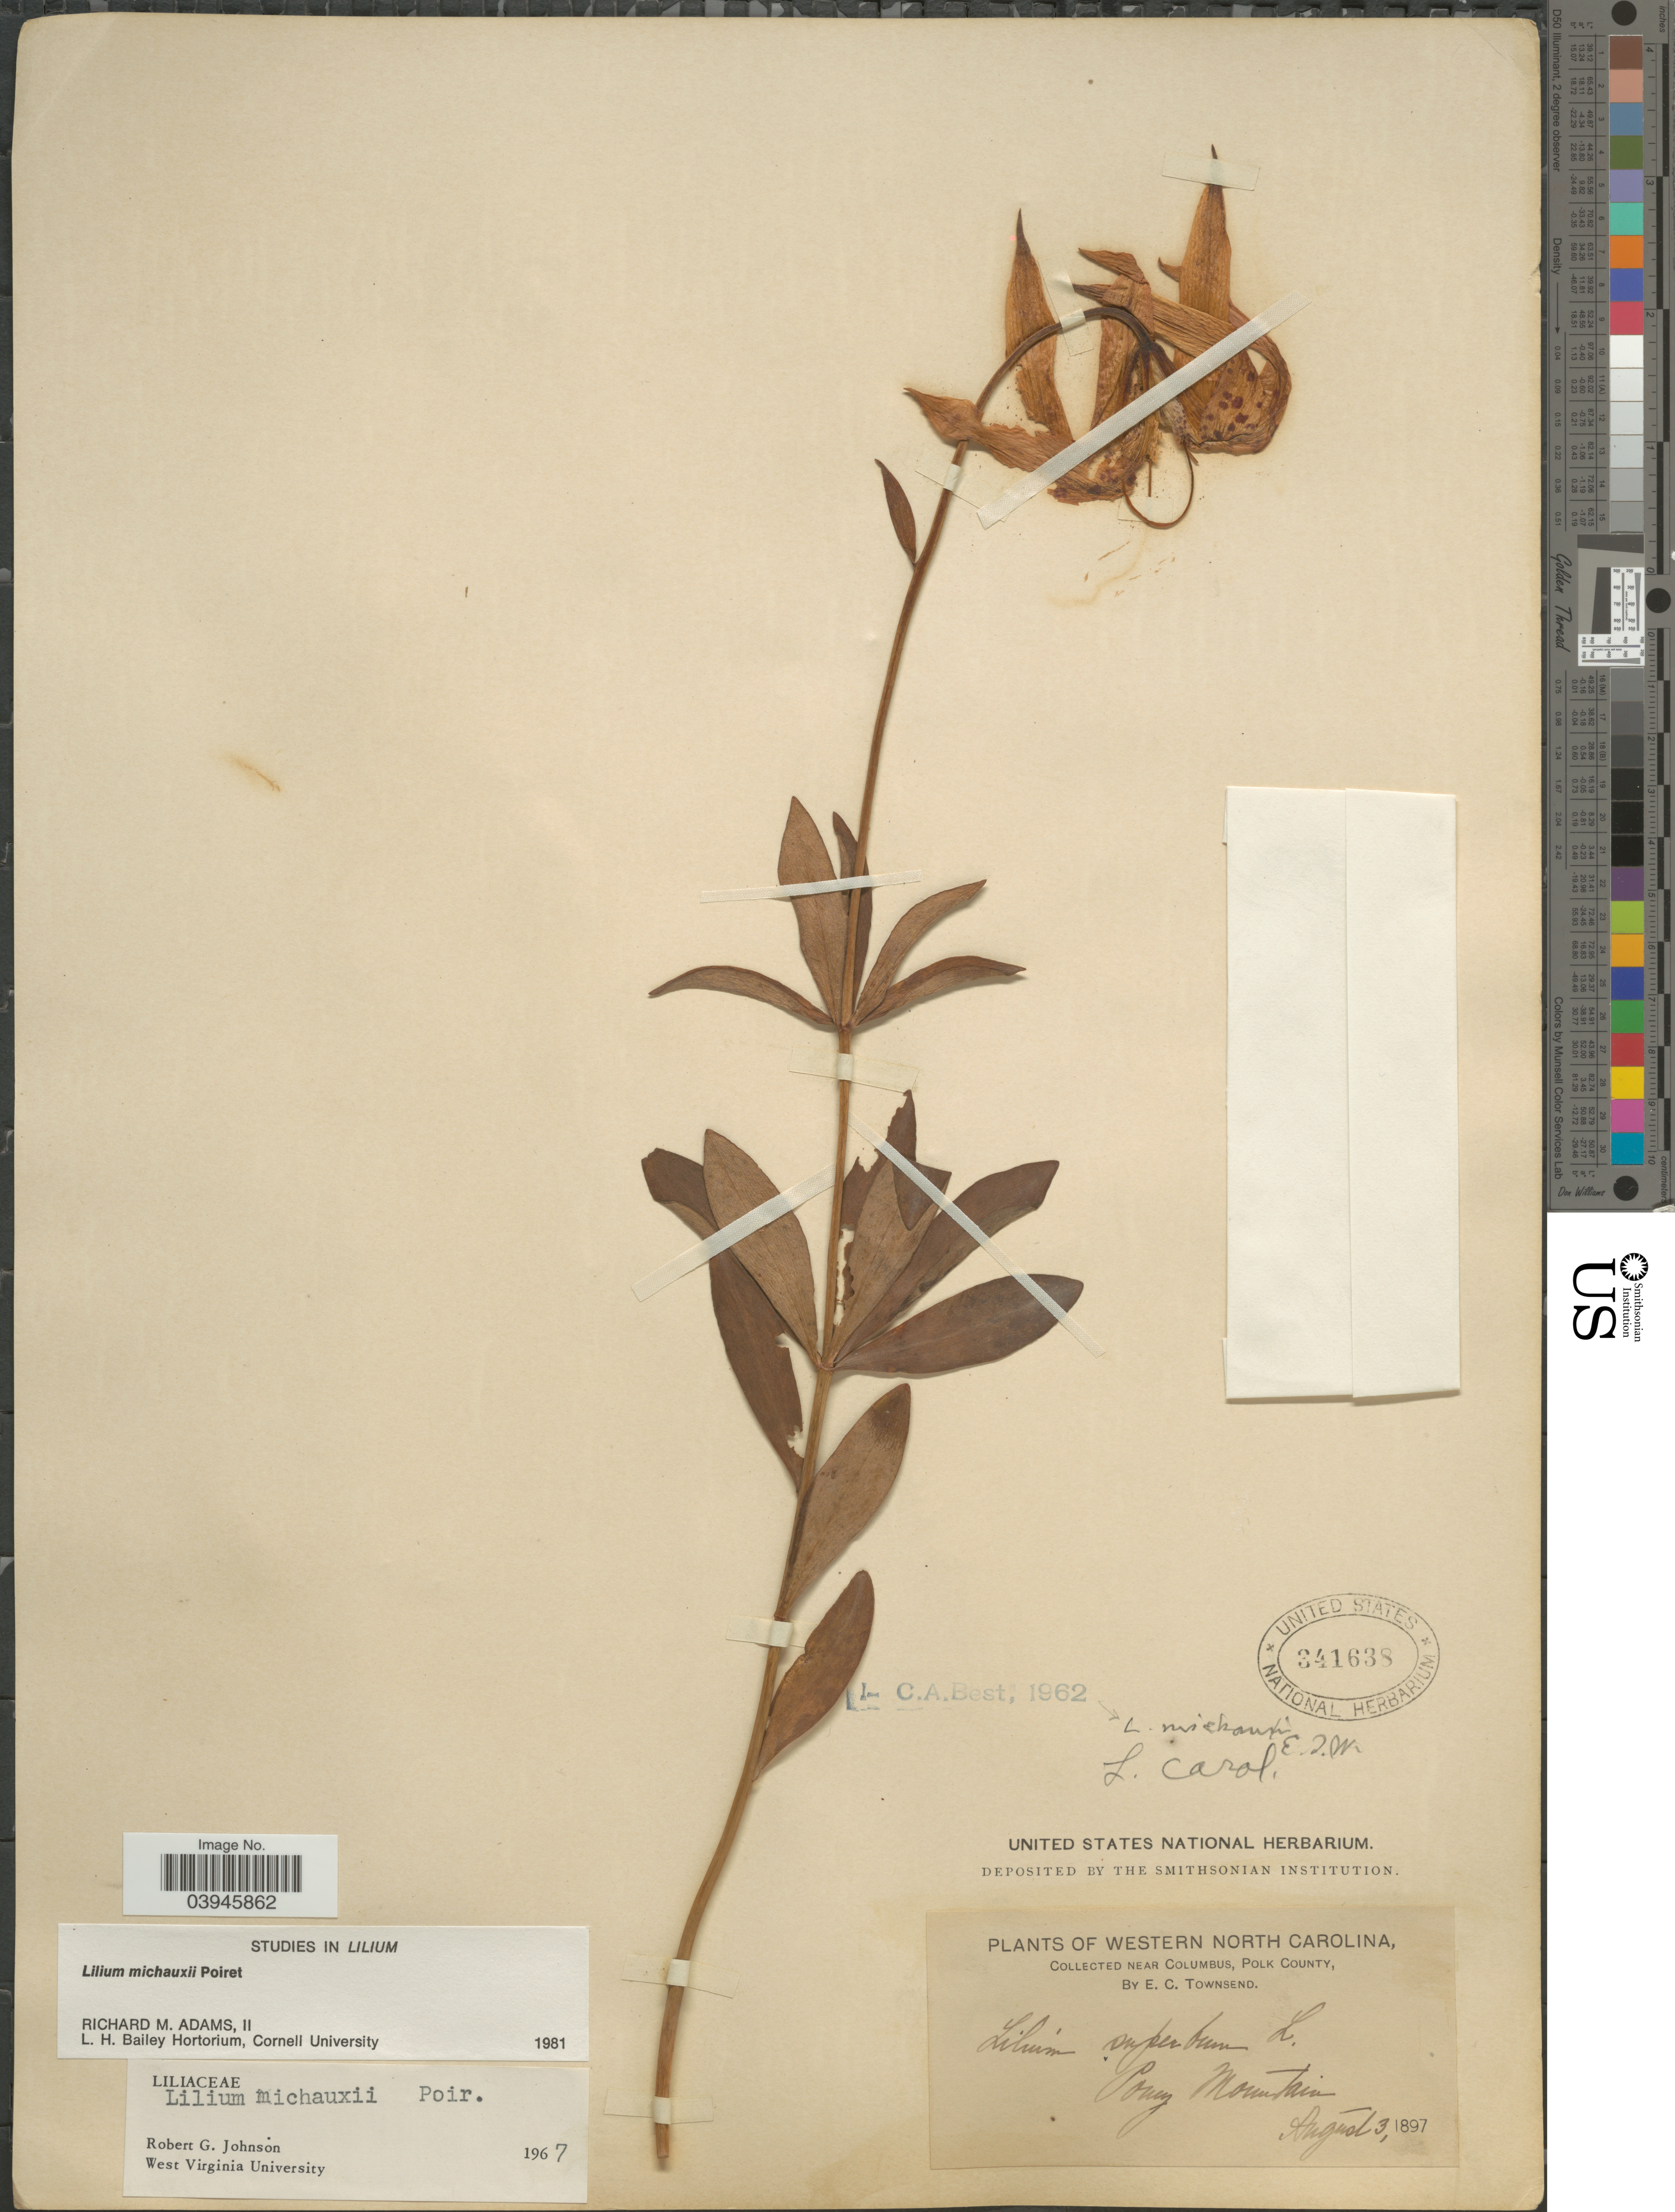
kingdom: Plantae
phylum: Tracheophyta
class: Liliopsida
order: Liliales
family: Liliaceae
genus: Lilium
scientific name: Lilium michauxii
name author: Poir.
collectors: E. C. Townsend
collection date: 1897-08-03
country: United States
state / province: North Carolina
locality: Western North Carolina. Near Columbus, Polk County. Poney Mountain.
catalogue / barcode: US 341638